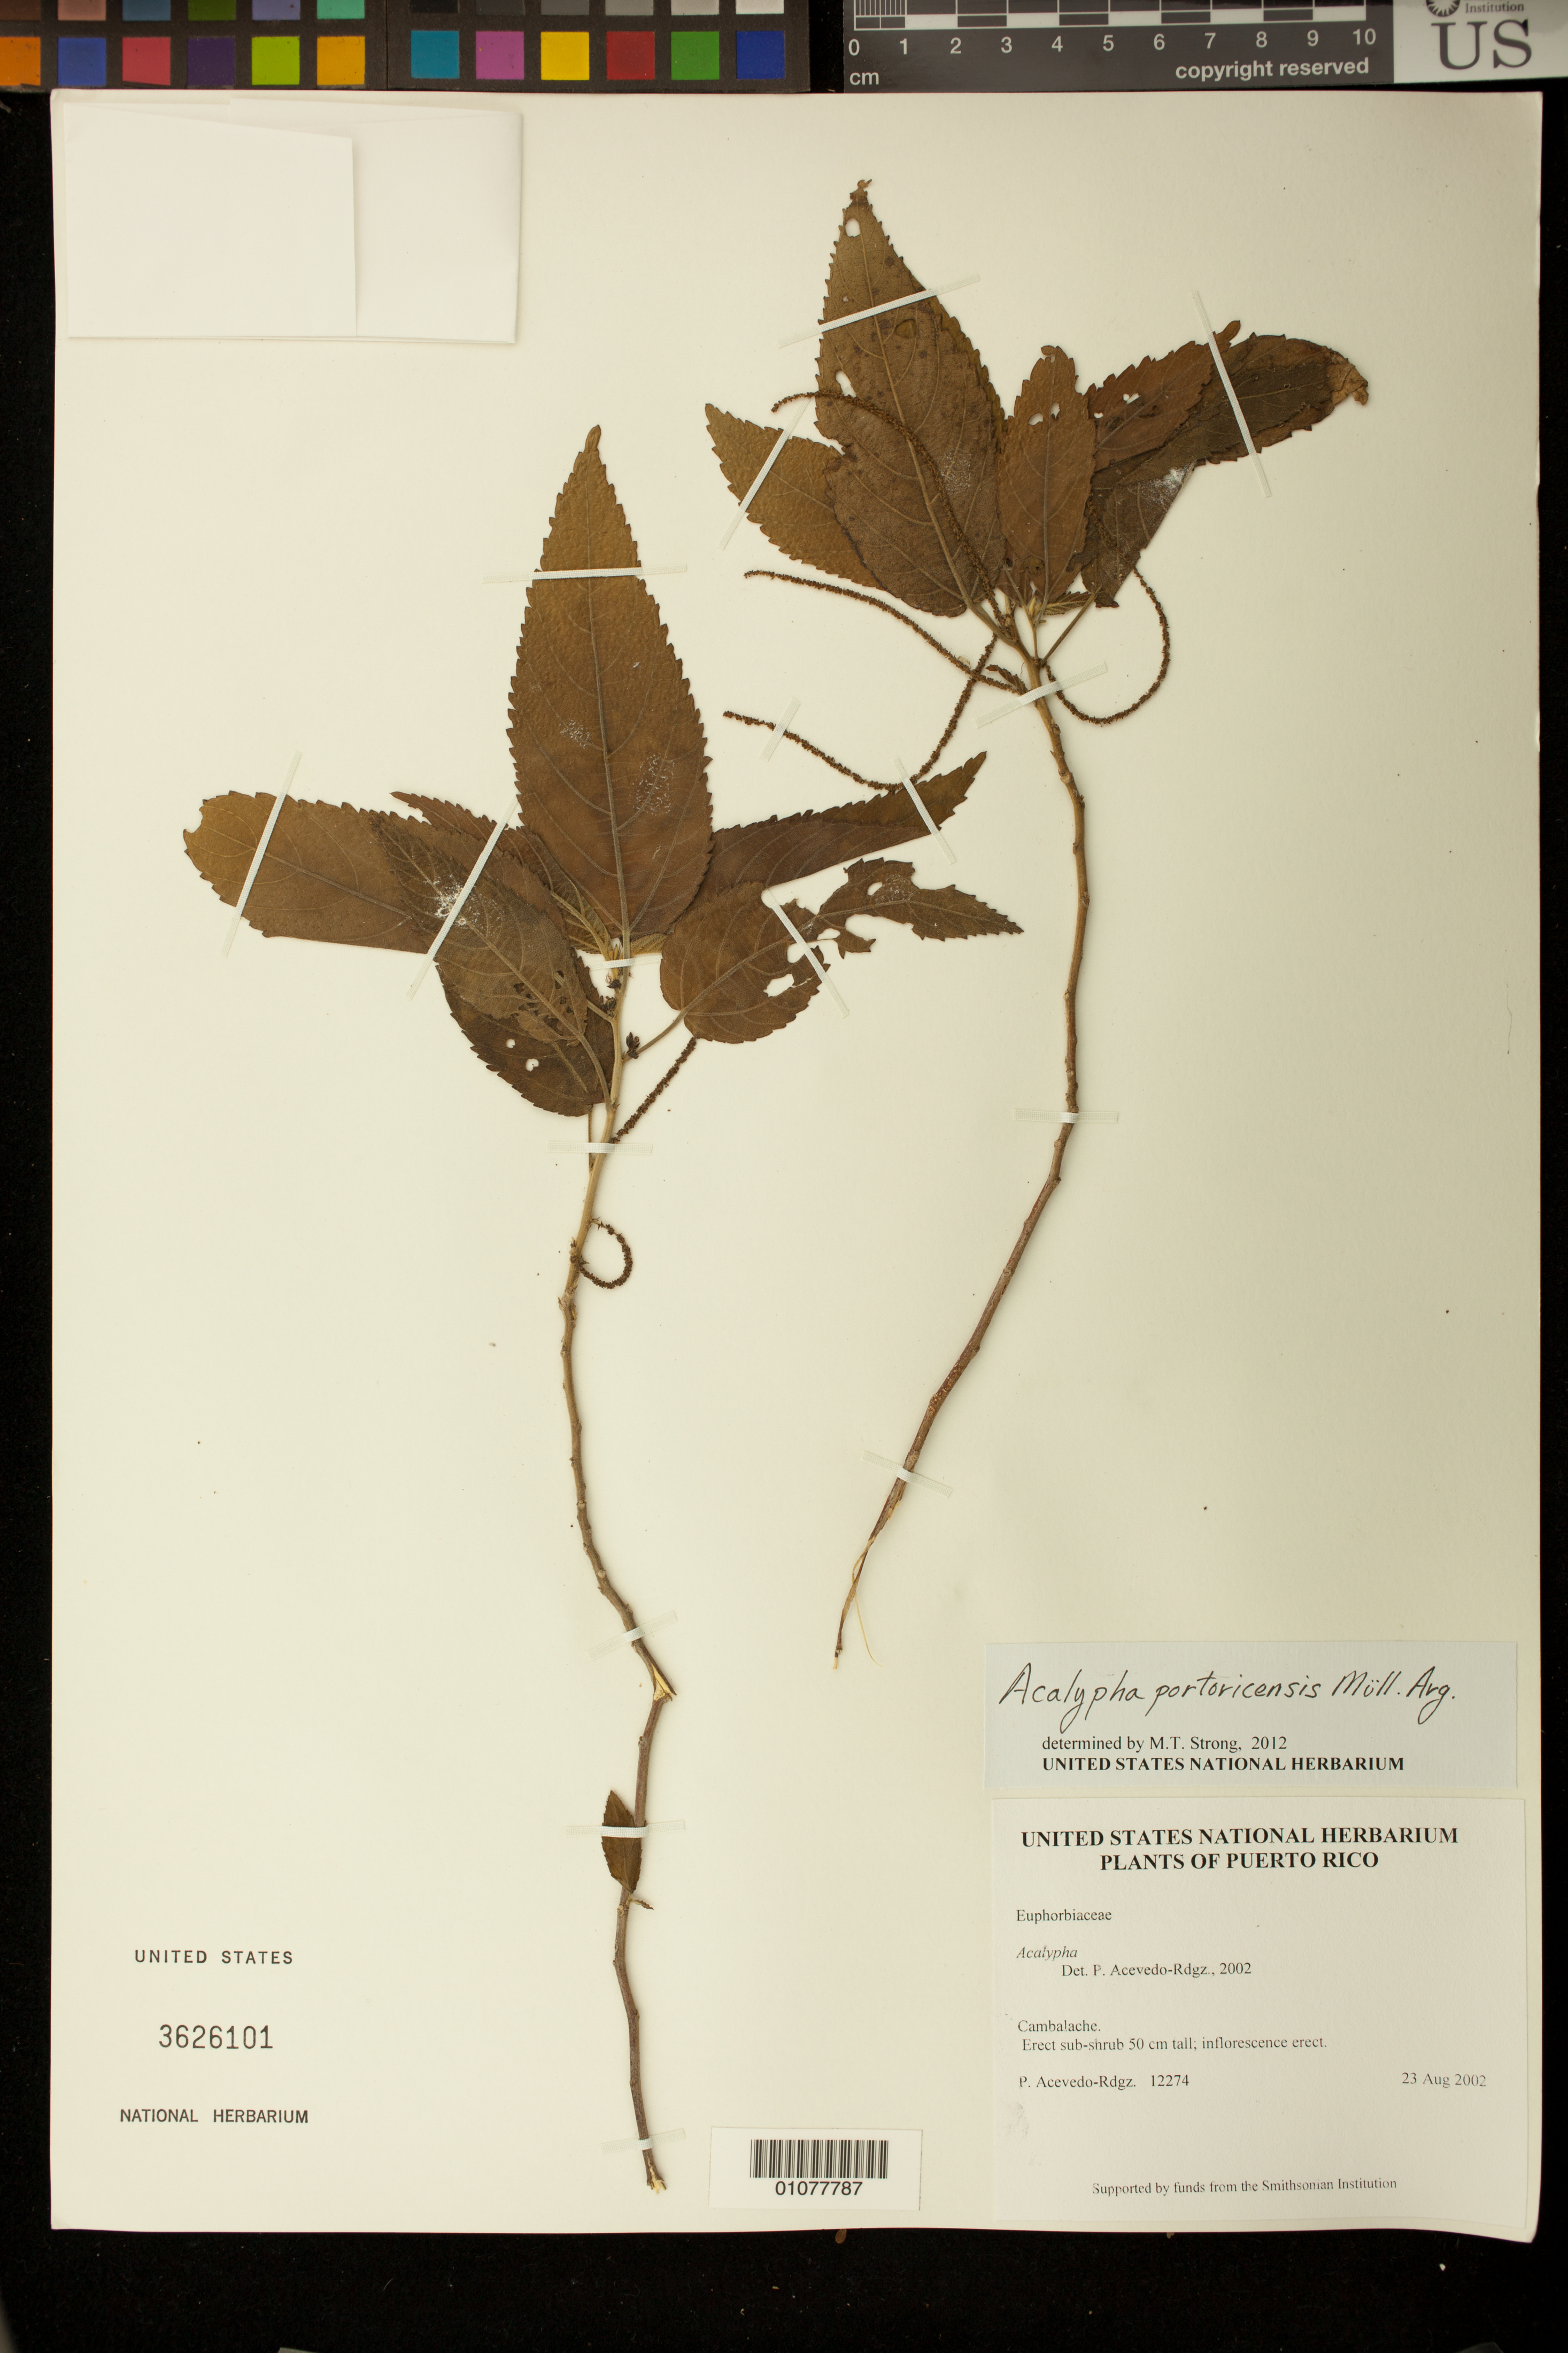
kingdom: Plantae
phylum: Tracheophyta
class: Magnoliopsida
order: Malpighiales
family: Euphorbiaceae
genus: Acalypha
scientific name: Acalypha portoricensis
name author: Müll. Arg.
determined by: Strong, M. T., (US), Smithsonian Institution - National Museum of Natural History (UNITED STATES)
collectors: P. Acevedo-Rodr.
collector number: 12274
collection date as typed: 23 Aug 2002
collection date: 2002-08-23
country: Puerto Rico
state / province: Barceloneta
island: Puerto Rico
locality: Cambalache.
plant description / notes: UPRRP, NY, K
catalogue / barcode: US 3626101